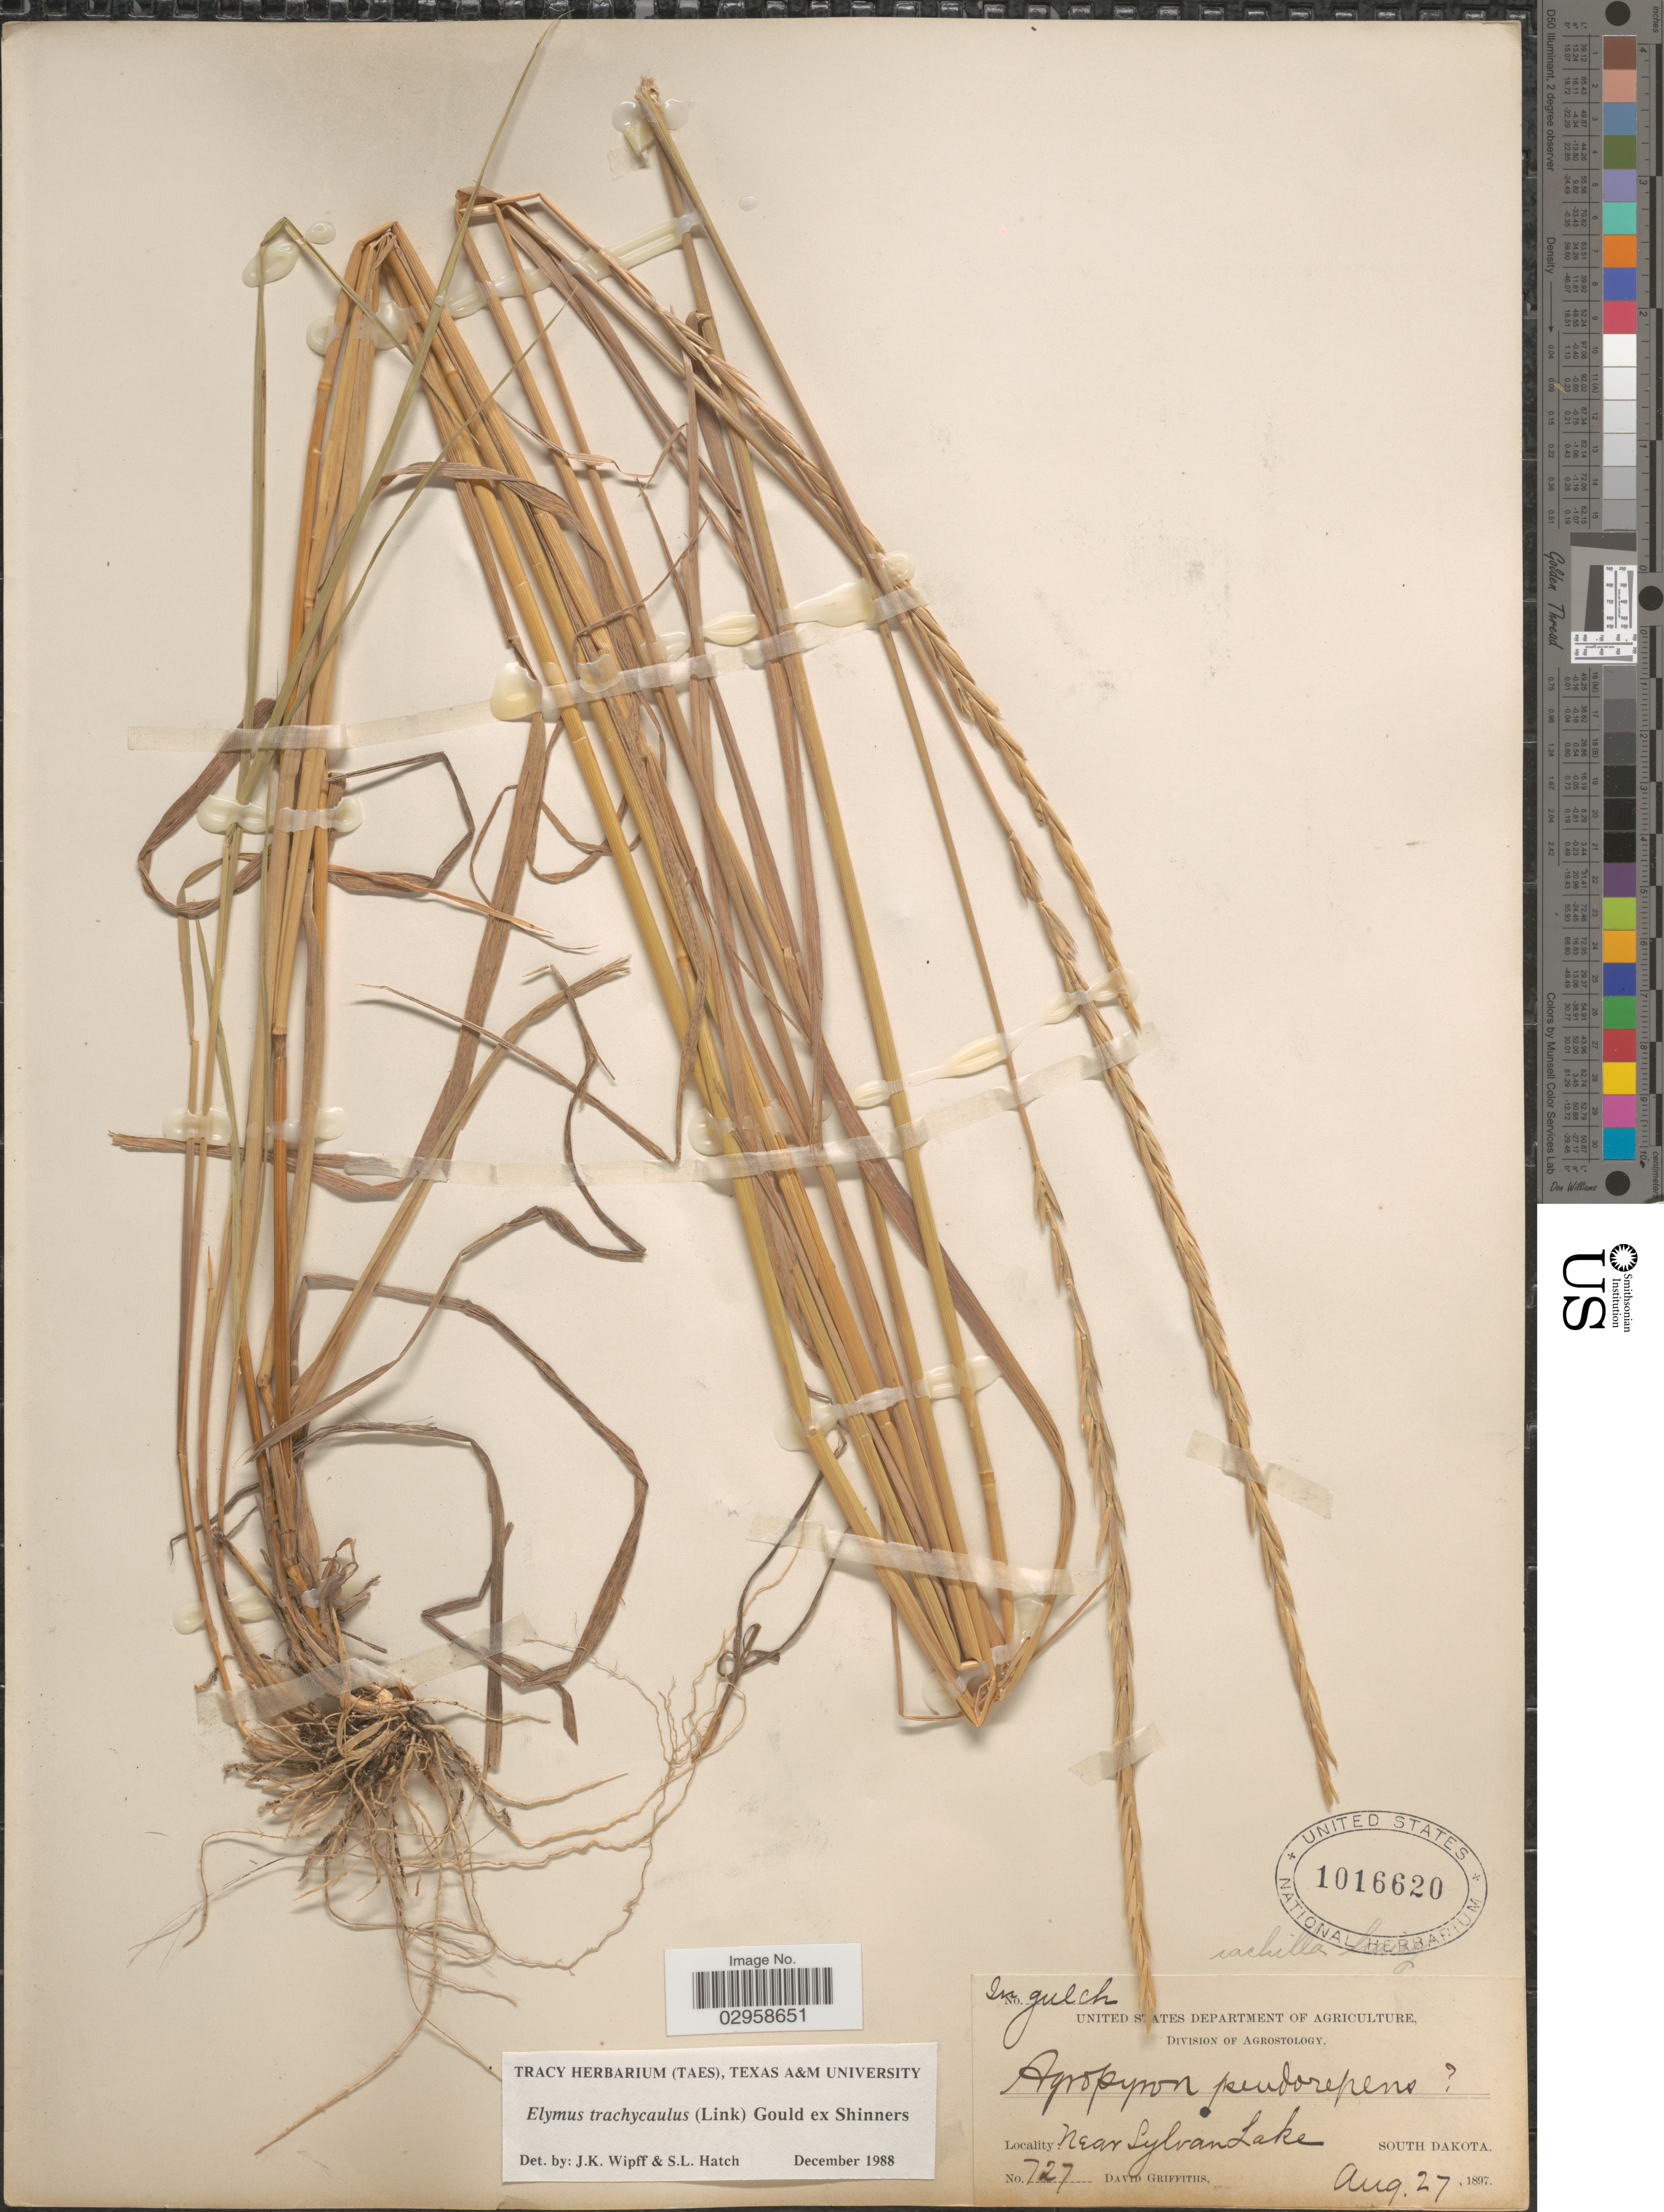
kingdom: Plantae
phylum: Tracheophyta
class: Liliopsida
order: Poales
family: Poaceae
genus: Elymus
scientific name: Elymus trachycaulus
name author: (Link) Gould ex Shinners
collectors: D. Griffiths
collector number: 727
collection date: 1897-08-27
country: United States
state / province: South Dakota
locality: In gulch. Near Sylvan Lake.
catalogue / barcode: US 1016620